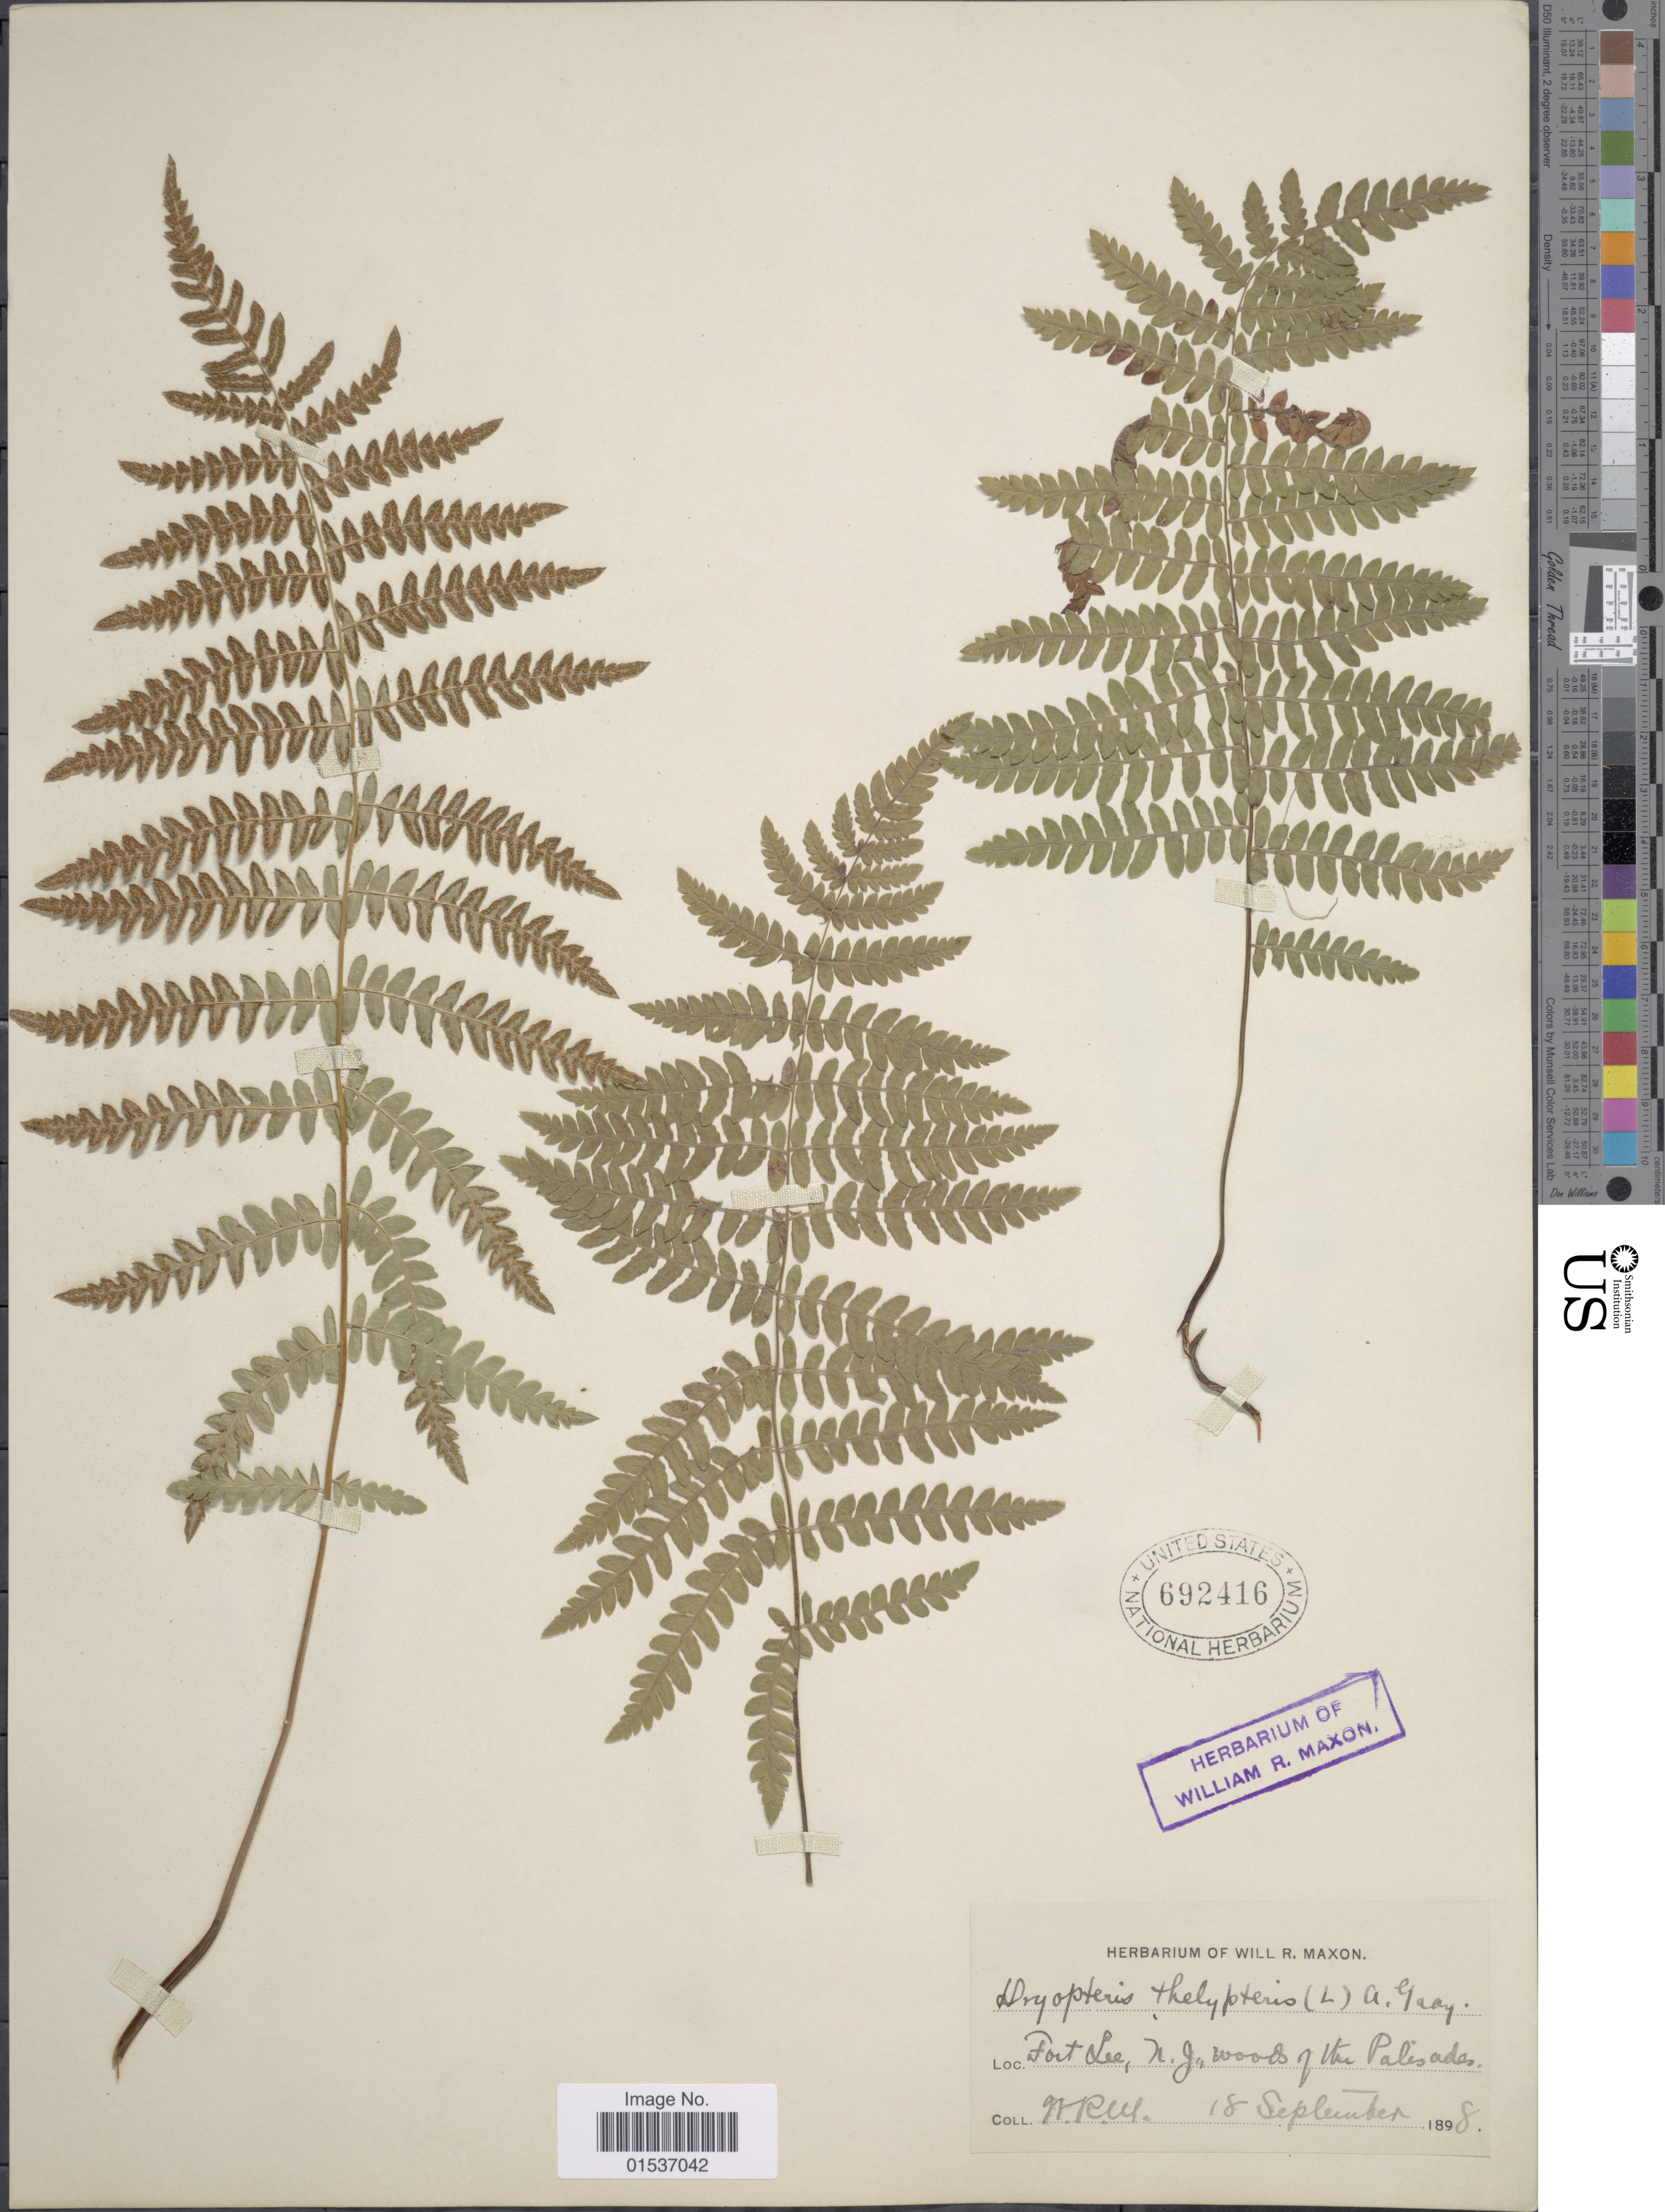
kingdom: Plantae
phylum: Tracheophyta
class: Polypodiopsida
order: Polypodiales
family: Thelypteridaceae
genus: Thelypteris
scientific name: Thelypteris palustris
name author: (Salisb.) Schott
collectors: W. R. Maxon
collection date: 1898-09-18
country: United States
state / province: New Jersey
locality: Fort Lee, in woods of the Palisades.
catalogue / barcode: US 692416